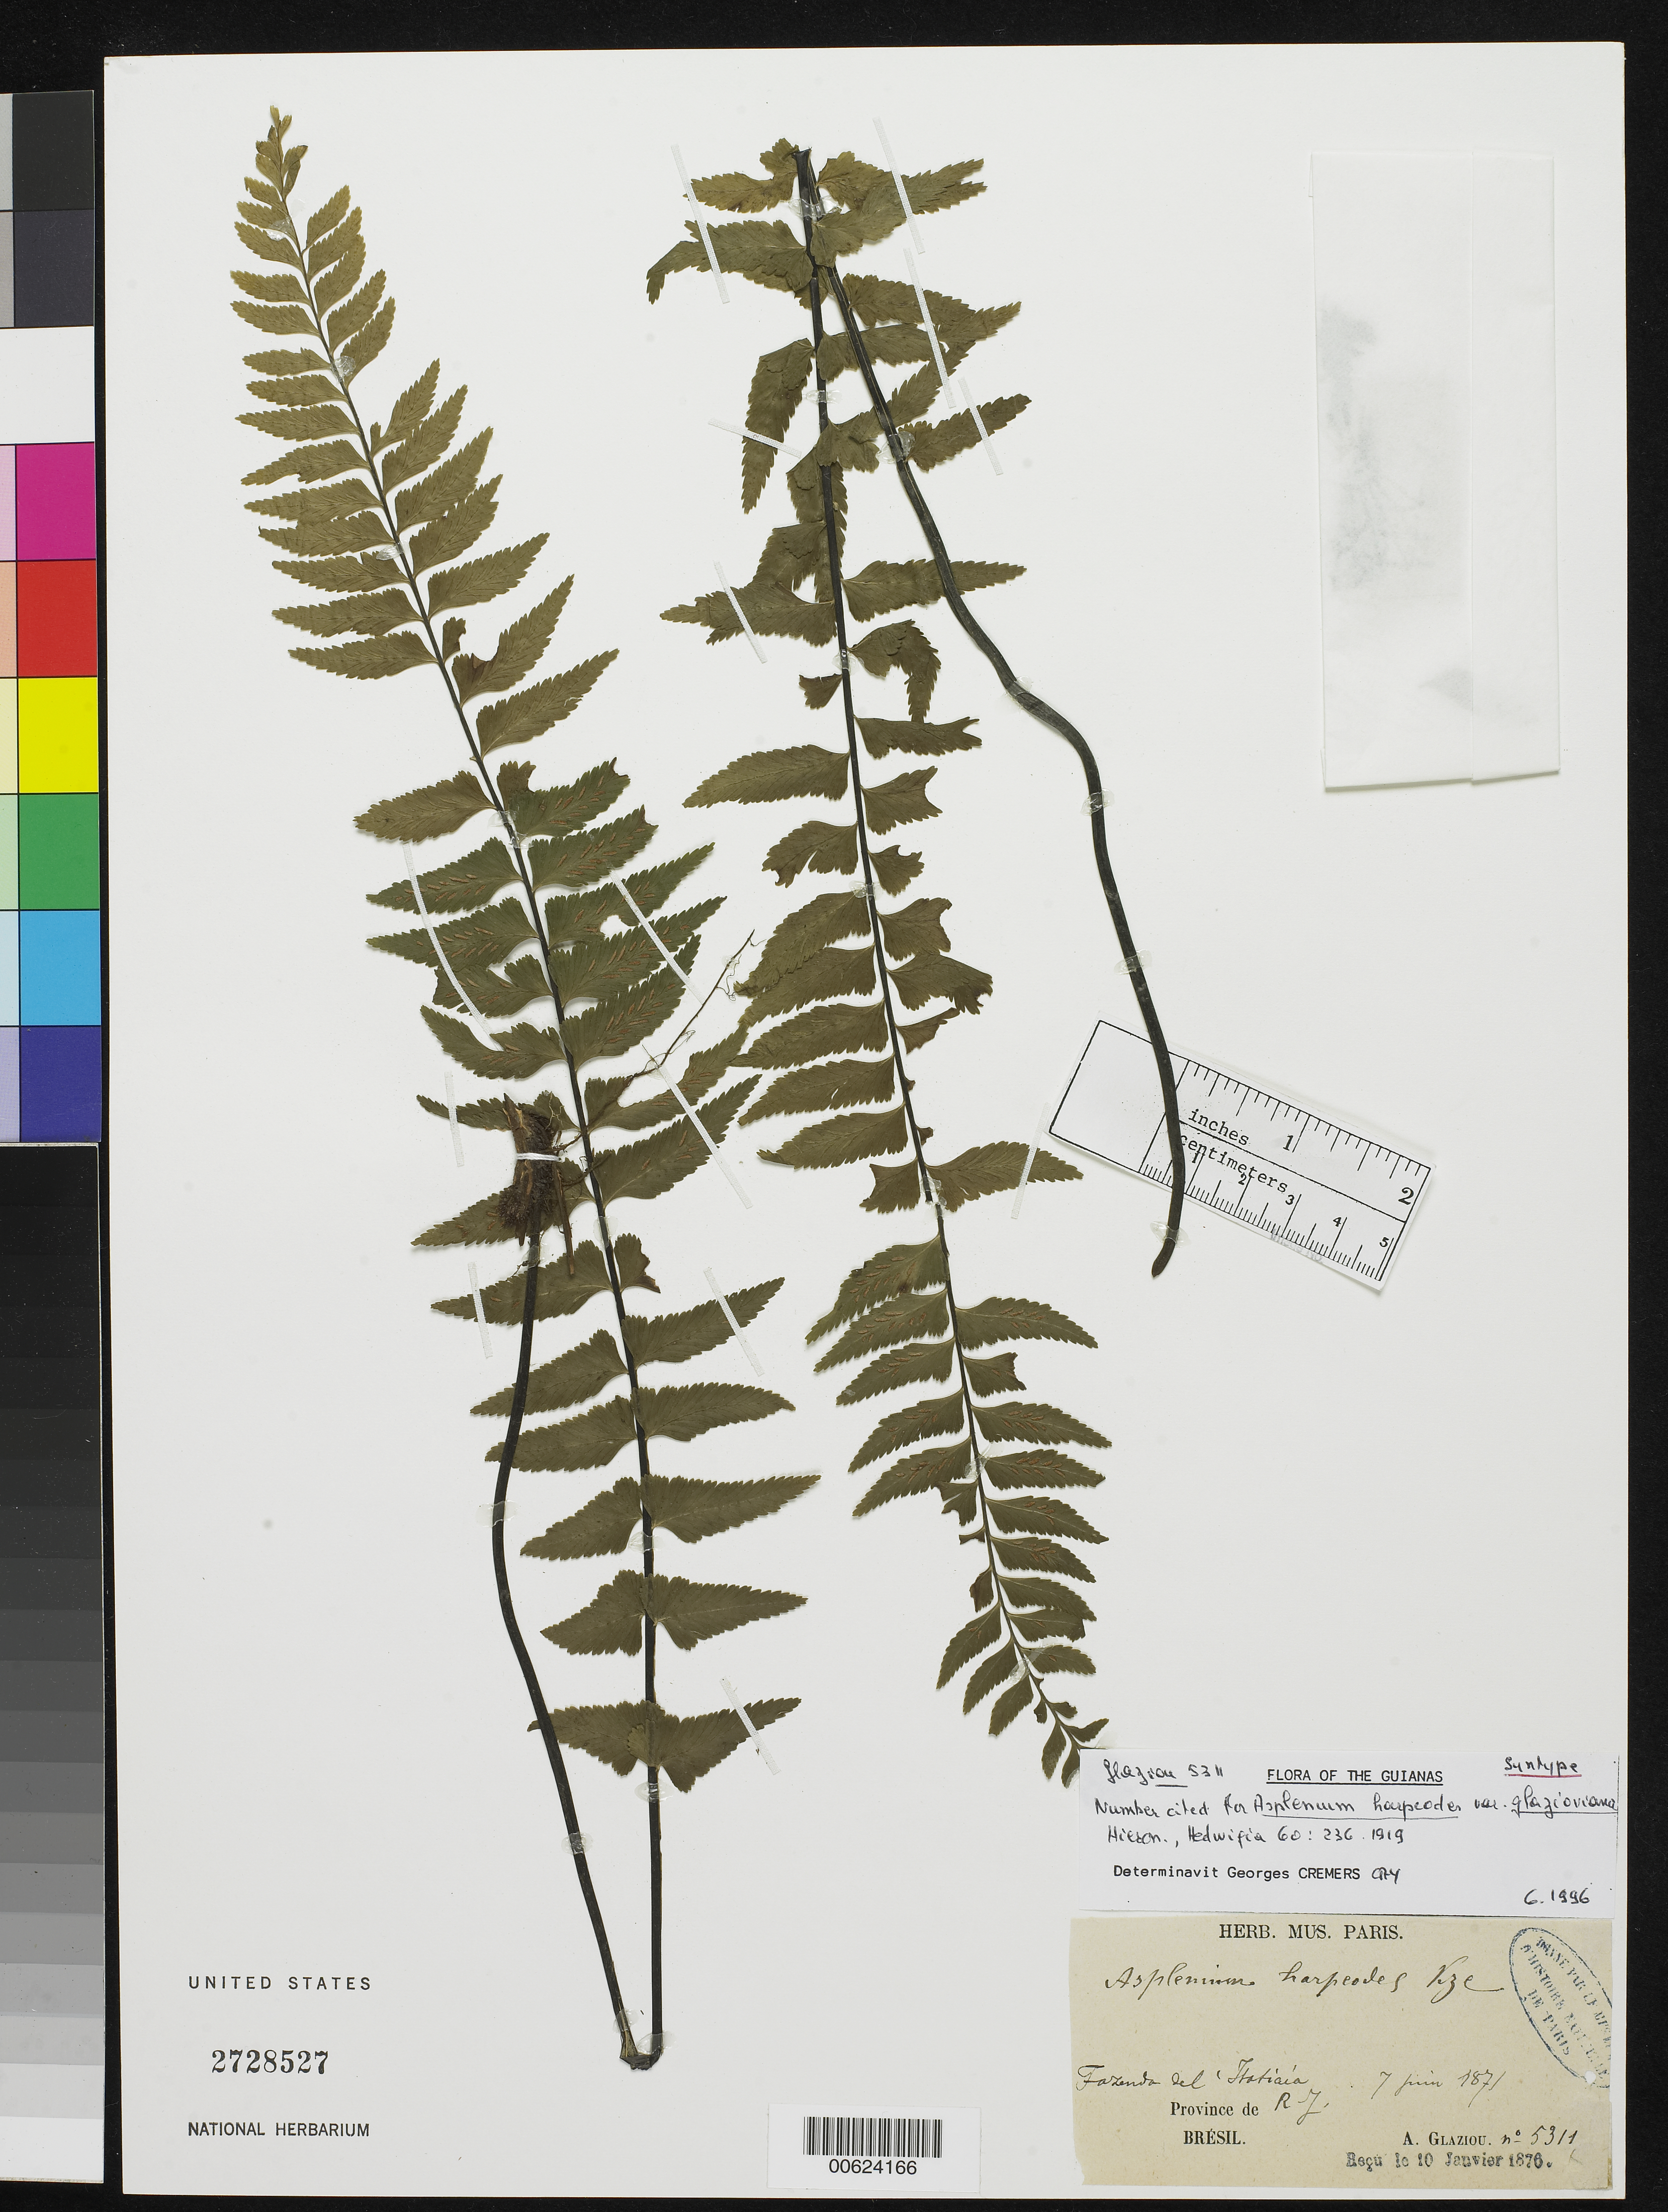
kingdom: Plantae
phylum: Tracheophyta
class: Polypodiopsida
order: Polypodiales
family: Aspleniaceae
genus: Asplenium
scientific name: Asplenium harpeodes var. glaziovianum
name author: Hieron.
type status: Isosyntype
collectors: A. F. M. Glaziou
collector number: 5311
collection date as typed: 07 Jun 1871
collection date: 1871-06-07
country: Brazil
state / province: Rio de Janeiro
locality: Fazenda de Itatiaia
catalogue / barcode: US 2728527